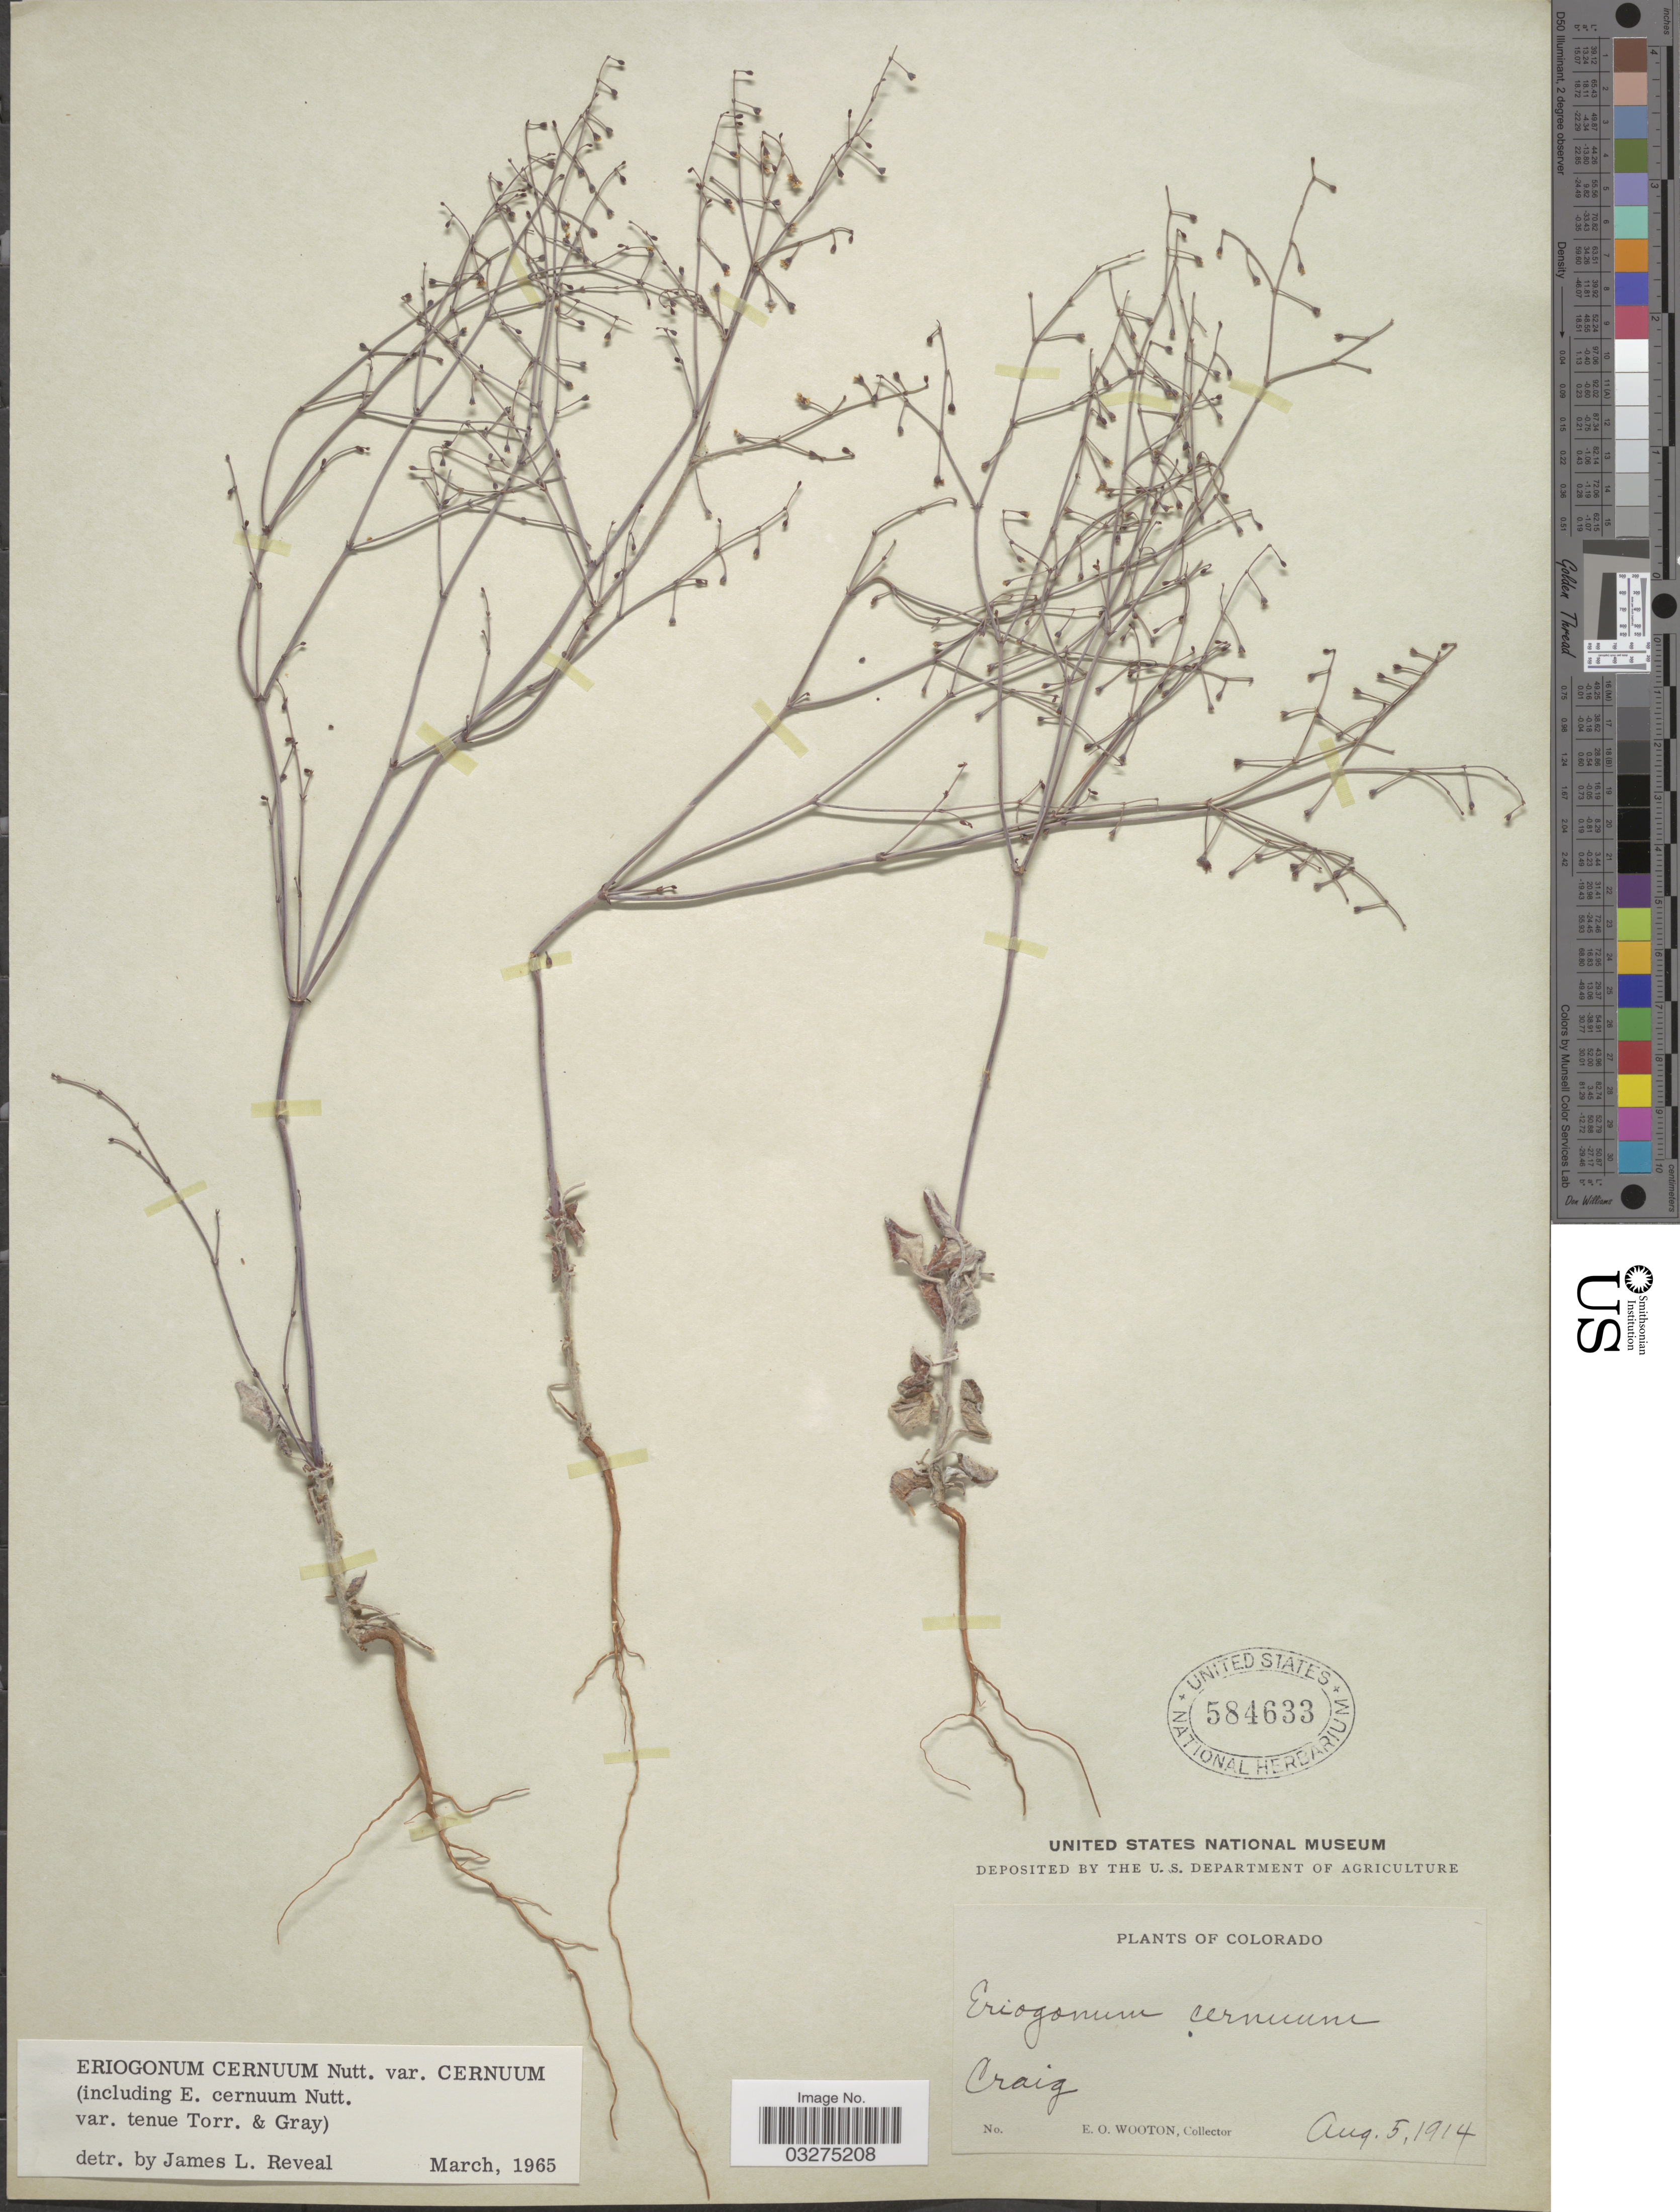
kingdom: Plantae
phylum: Tracheophyta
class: Magnoliopsida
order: Caryophyllales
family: Polygonaceae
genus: Eriogonum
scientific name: Eriogonum cernuum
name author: Nutt.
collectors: E. O. Wooton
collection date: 1914-08-05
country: United States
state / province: Colorado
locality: Craig.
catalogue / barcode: US 584633